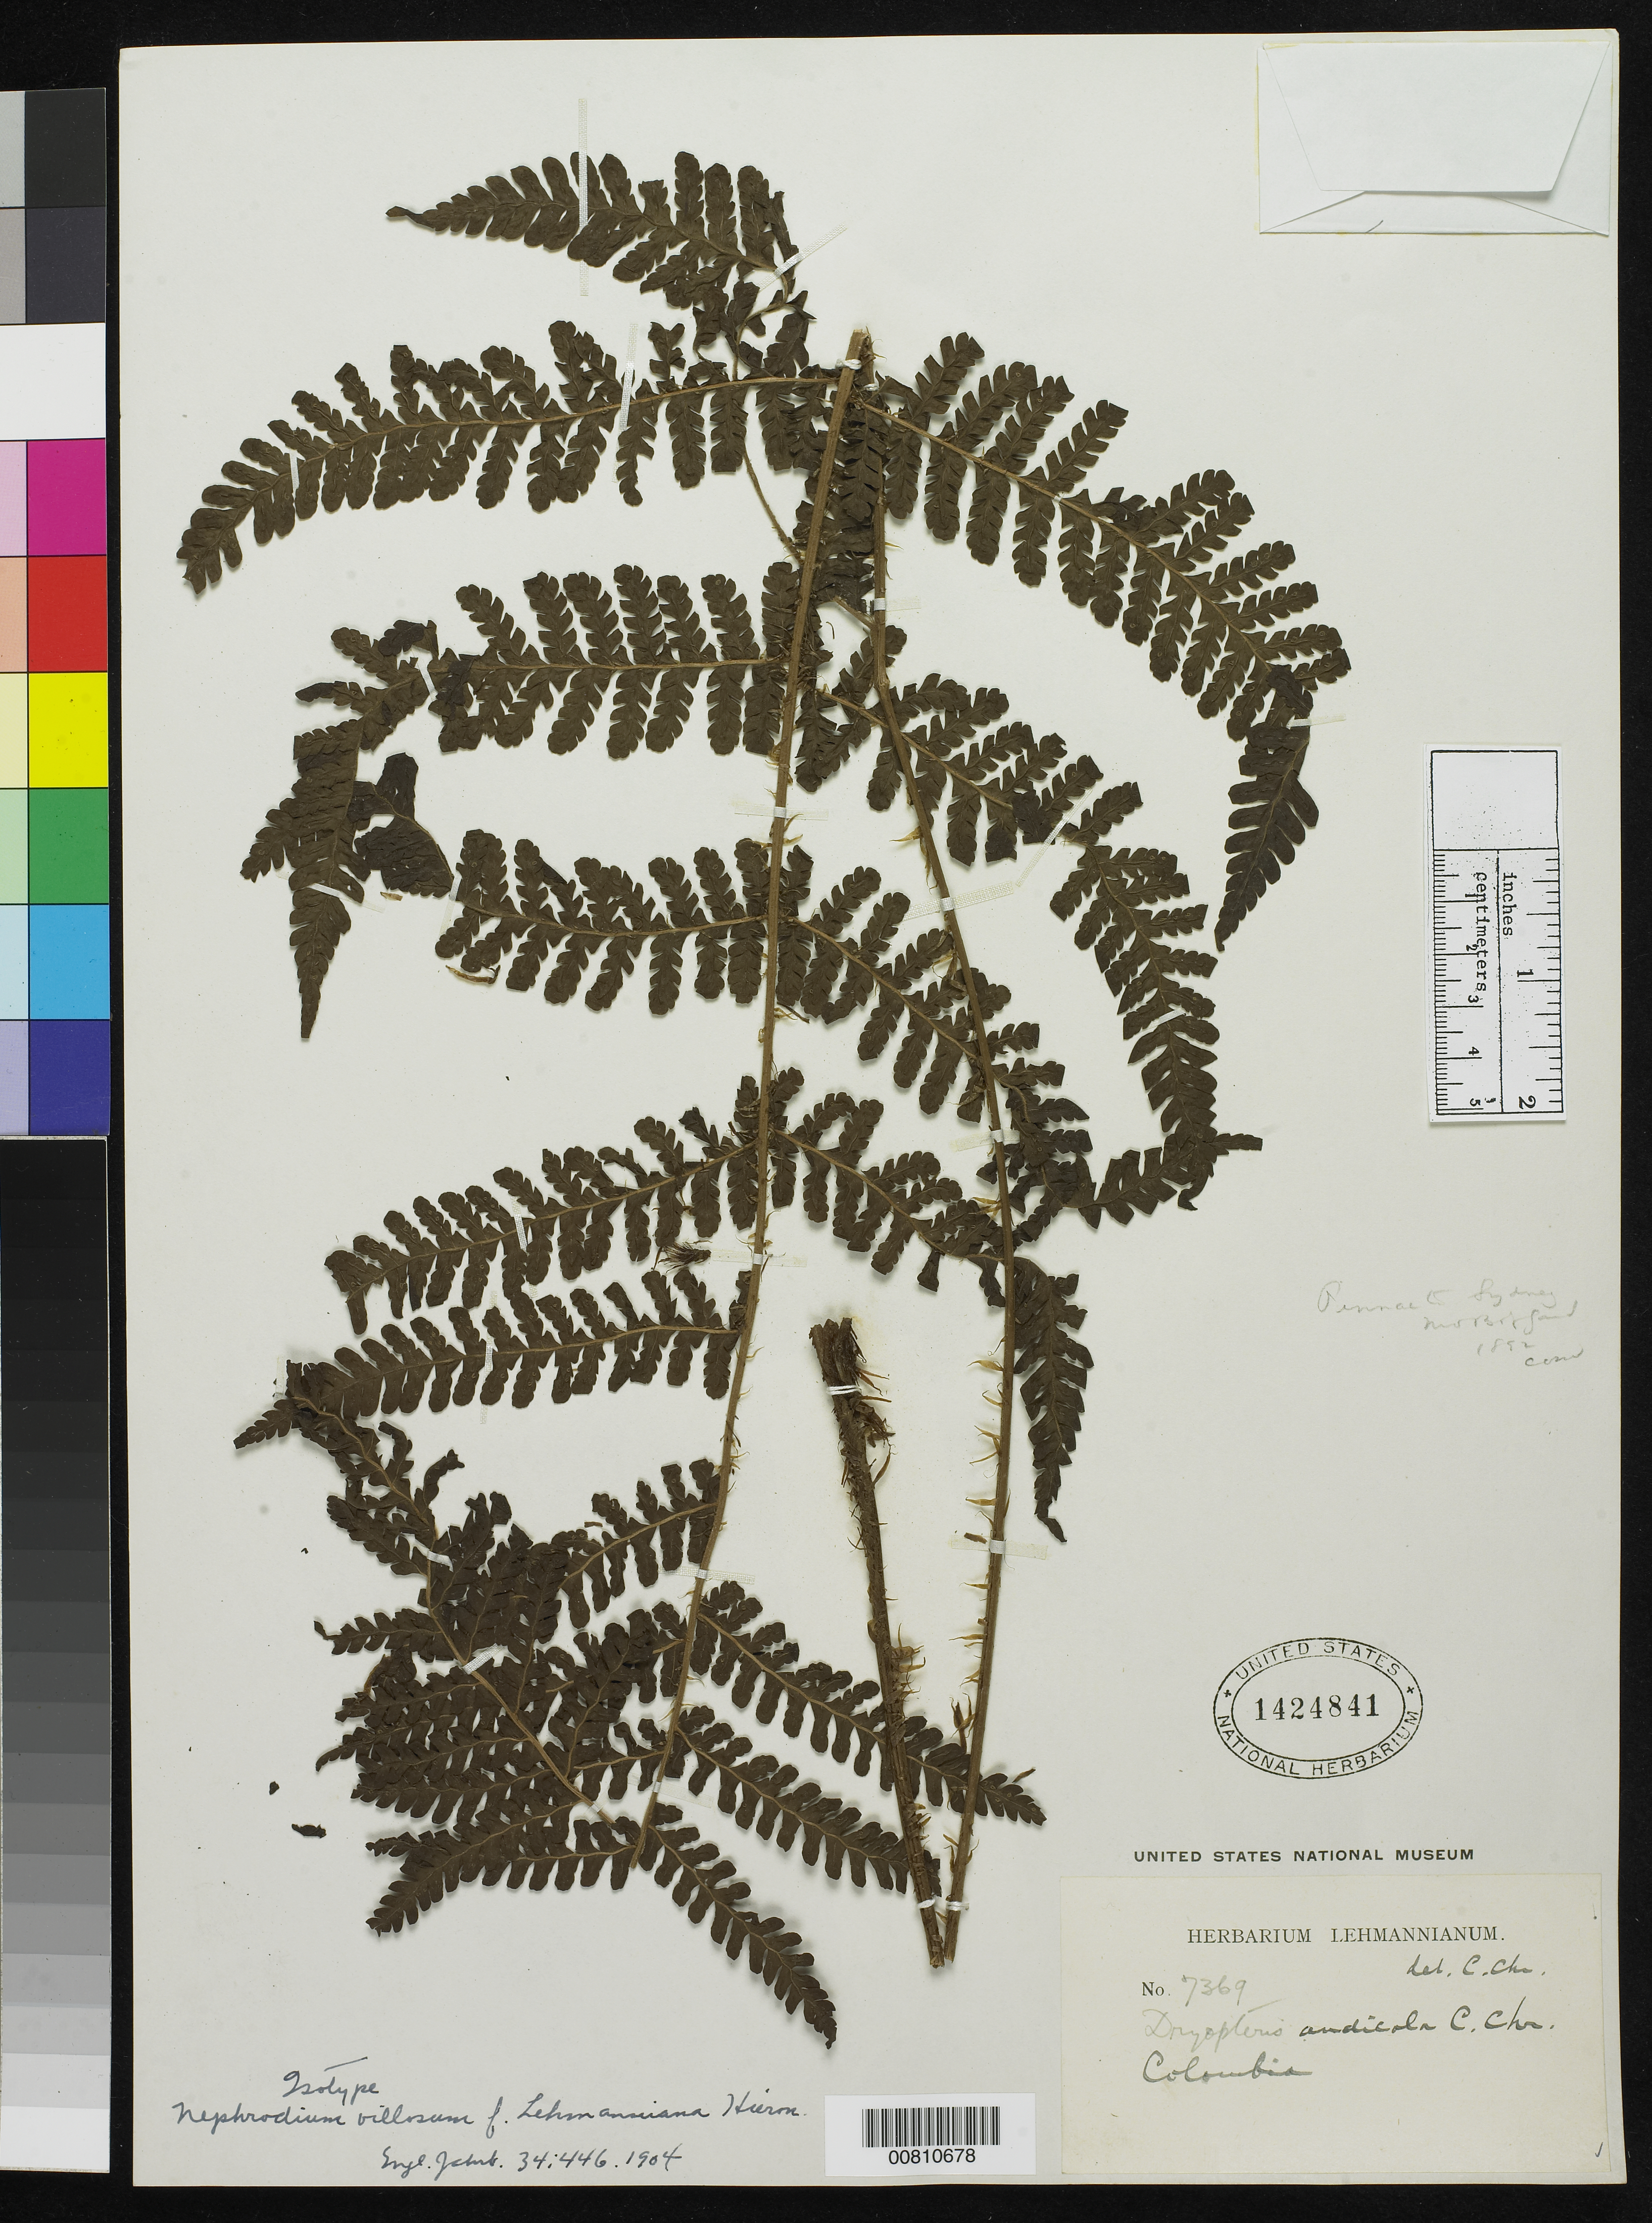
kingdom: Plantae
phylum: Tracheophyta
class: Polypodiopsida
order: Polypodiales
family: Dryopteridaceae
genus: Nephrodium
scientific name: Nephrodium villosum f. lehmannianum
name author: Hieron.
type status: Isotype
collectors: F. C. Lehmann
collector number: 7369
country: Colombia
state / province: Cundinamarca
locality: Pacho.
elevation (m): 1800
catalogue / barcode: US 1424841